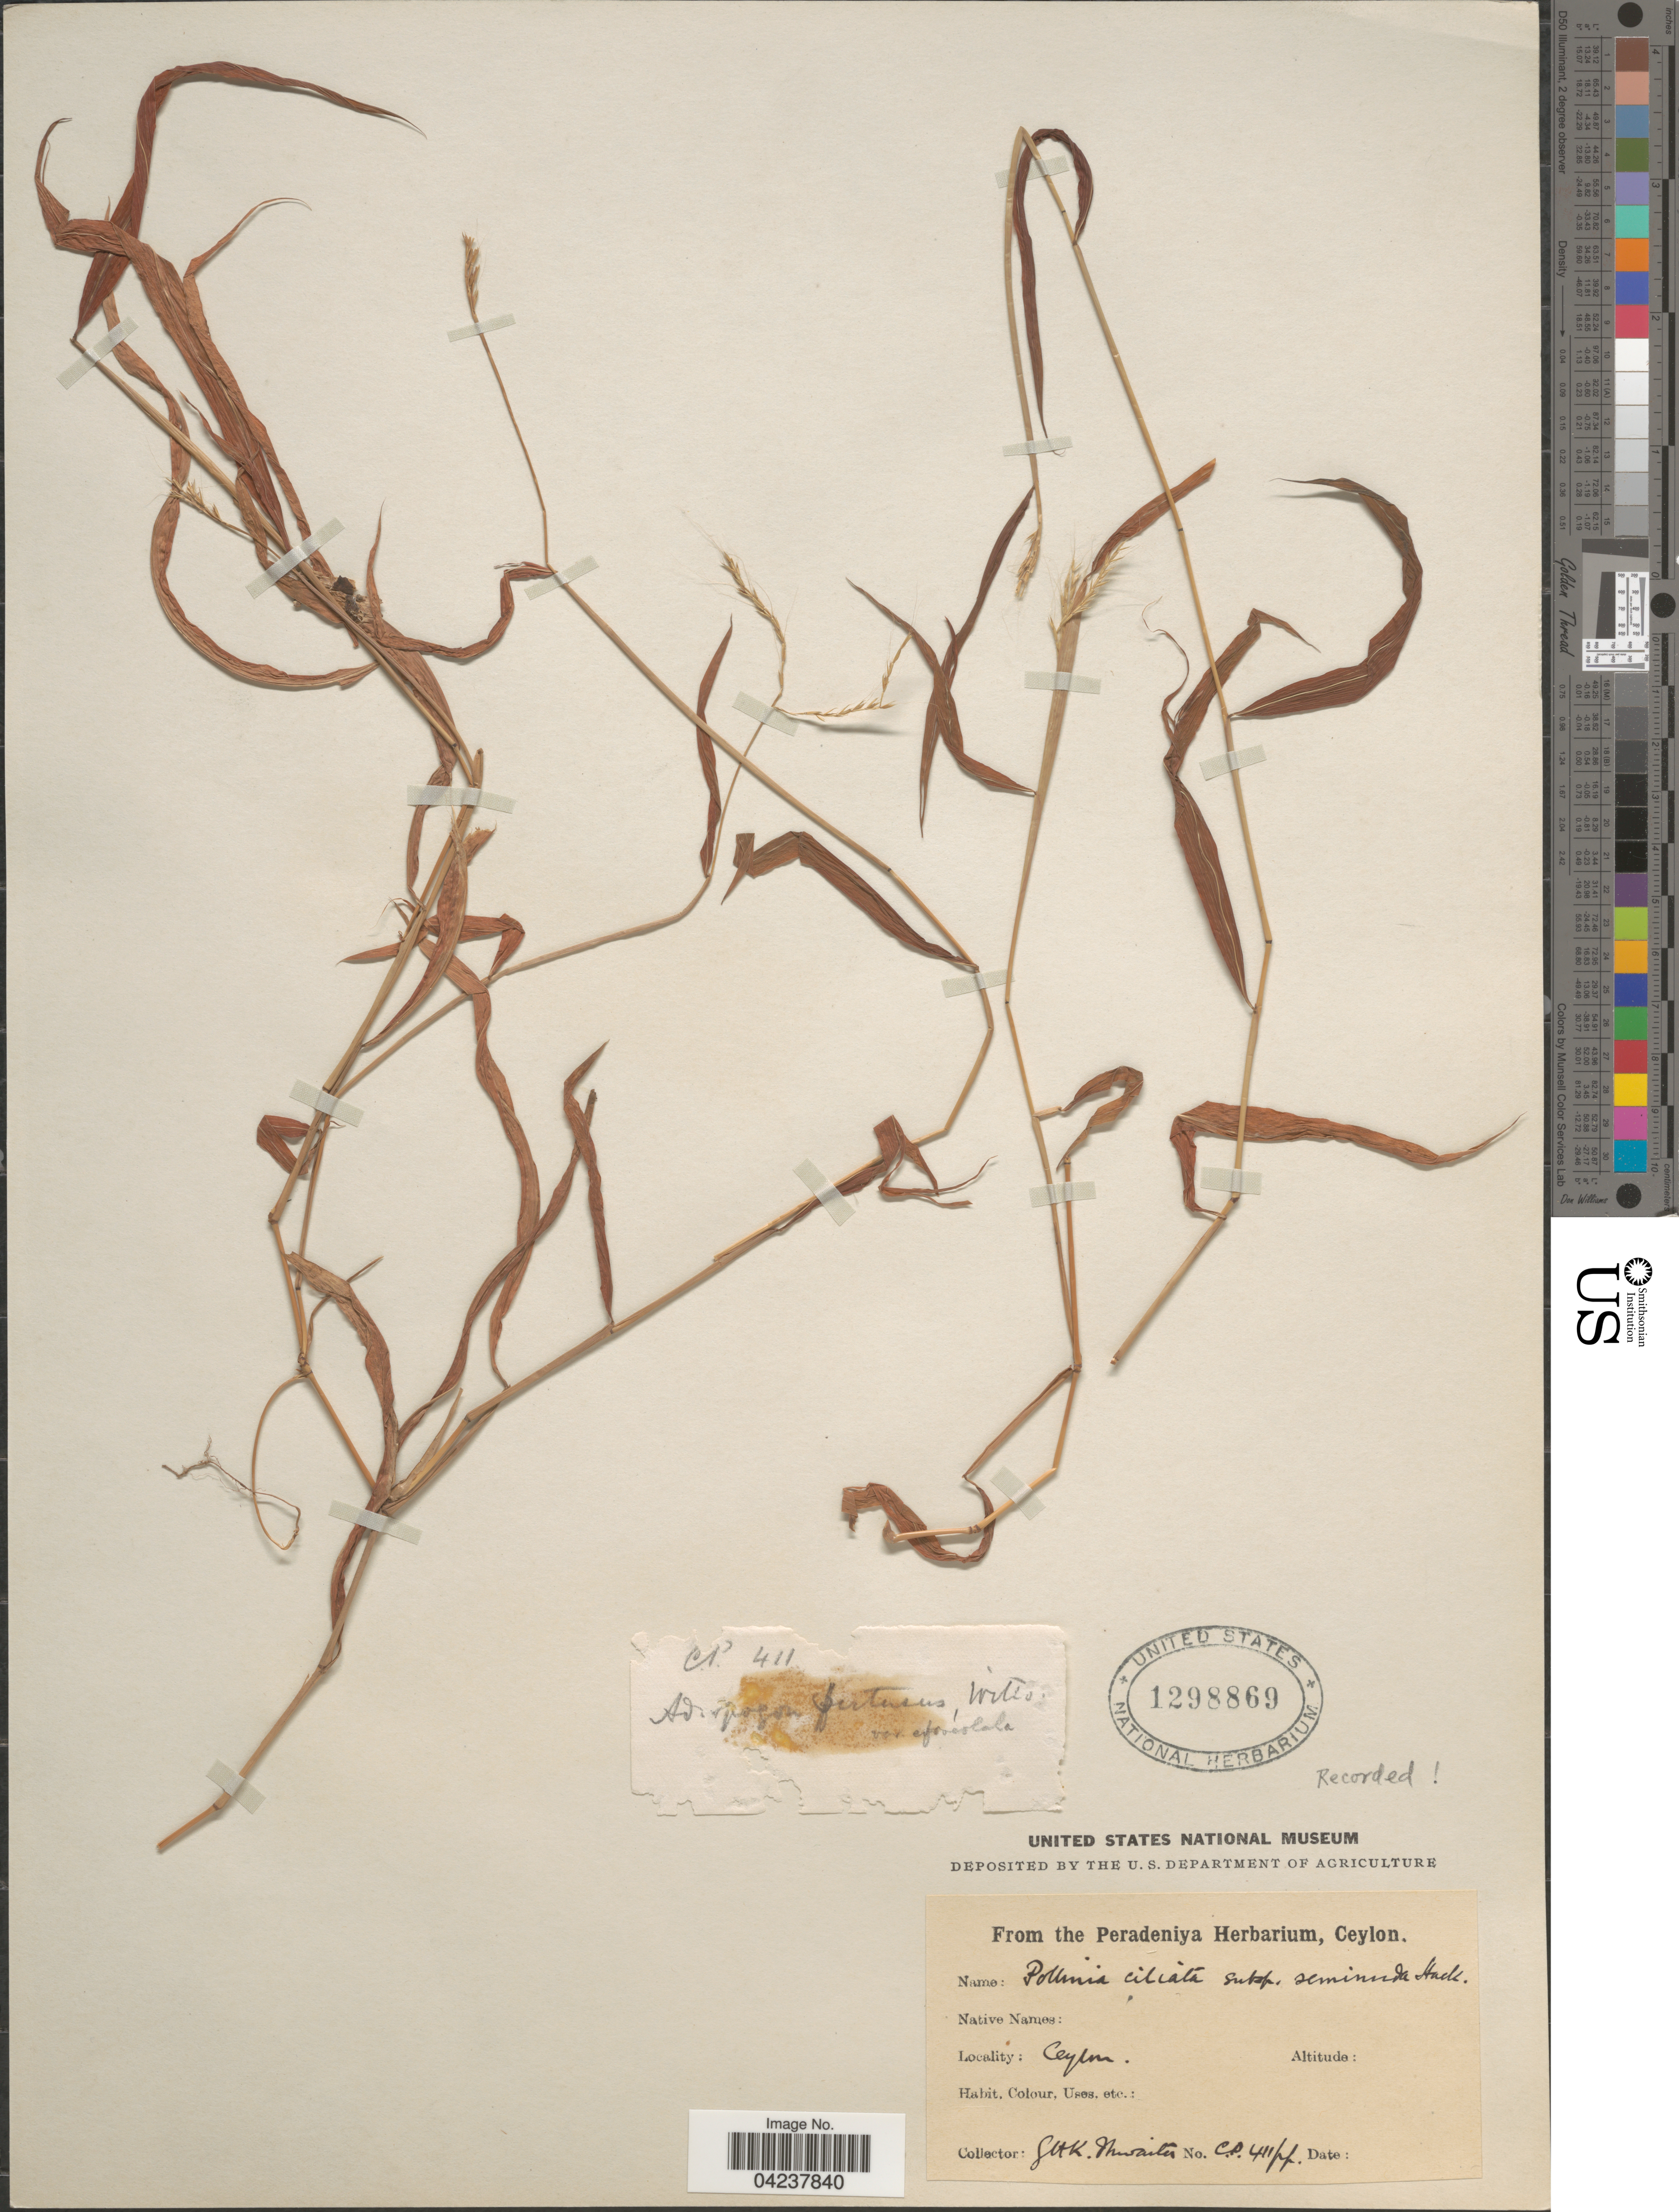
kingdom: Plantae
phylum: Tracheophyta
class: Liliopsida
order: Poales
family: Poaceae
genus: Microstegium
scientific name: Microstegium biaristatum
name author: (Steud.) Keng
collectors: G. H. K. Thwaites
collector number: C.P.411*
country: Sri Lanka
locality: Ceylon.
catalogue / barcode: US 1298869